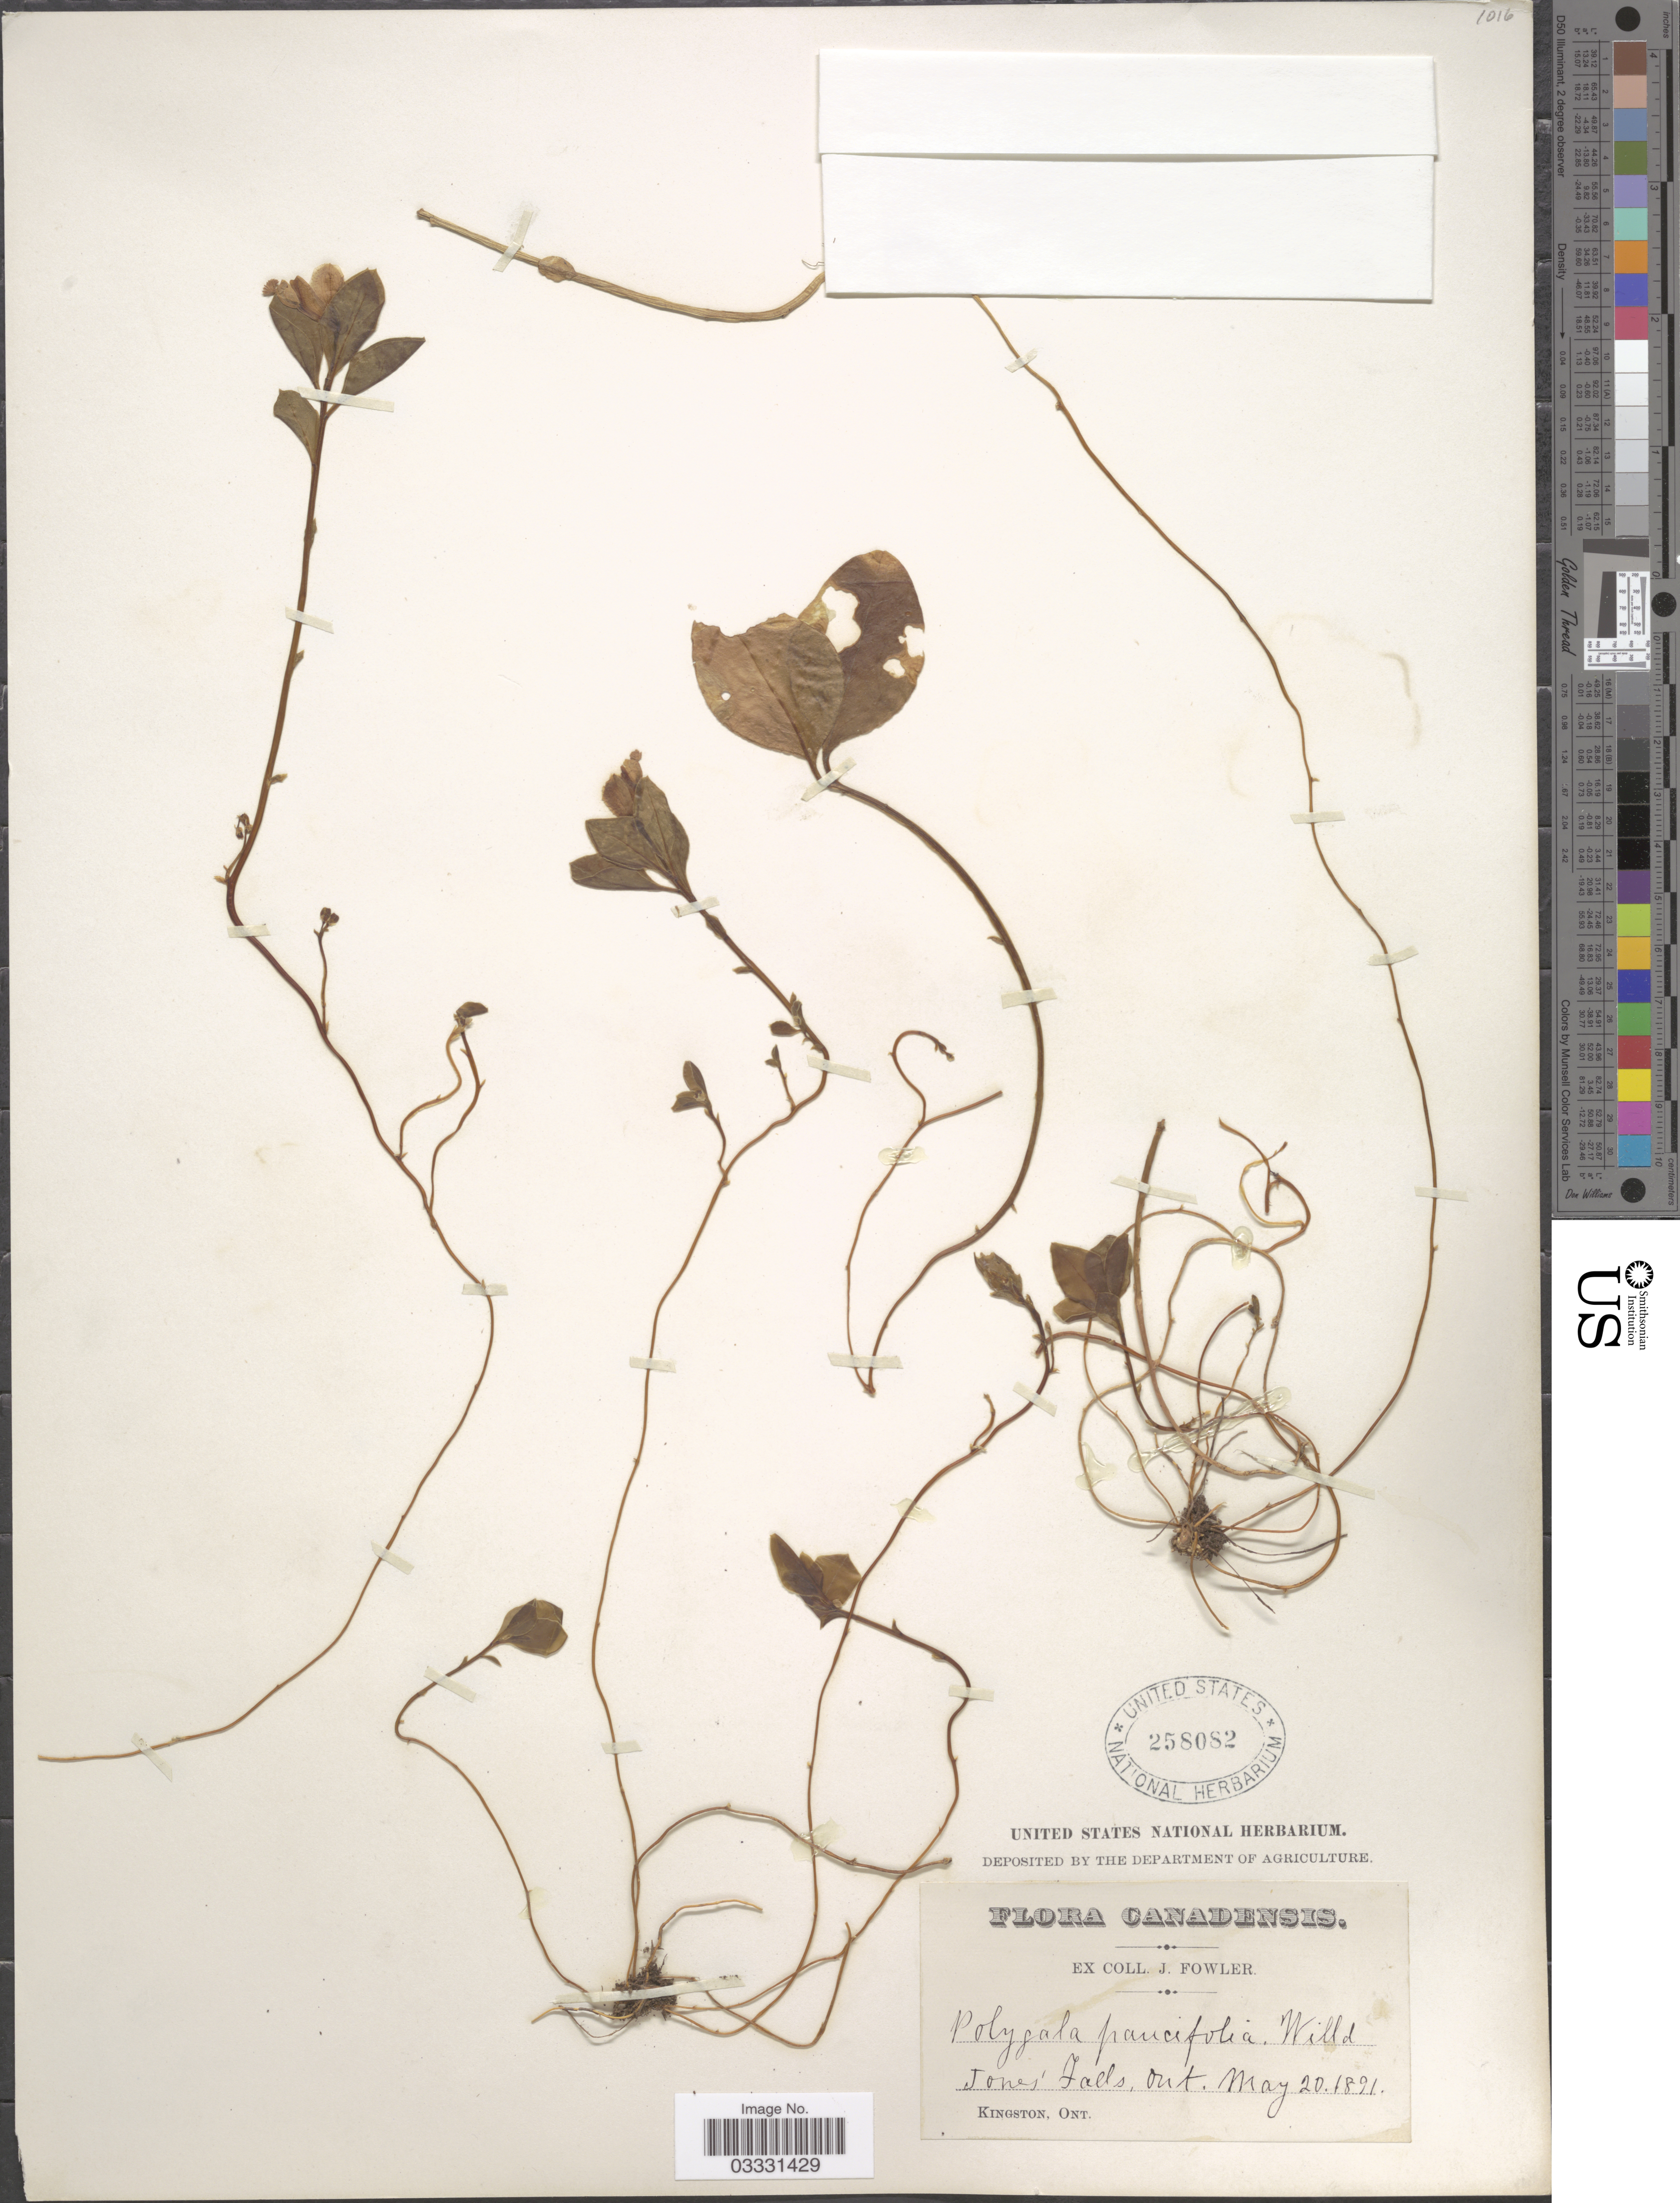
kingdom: Plantae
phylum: Tracheophyta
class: Magnoliopsida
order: Fabales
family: Polygalaceae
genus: Polygaloides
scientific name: Polygaloides paucifolia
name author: (Willd.) J.R. Abbott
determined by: Strong, Mark T., (BOT), Smithsonian Institution - National Museum of Natural History (UNITED STATES)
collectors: J. Fowler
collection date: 1891-05-20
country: Canada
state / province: Ontario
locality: Jones' Falls. Kingston.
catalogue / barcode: US 258082